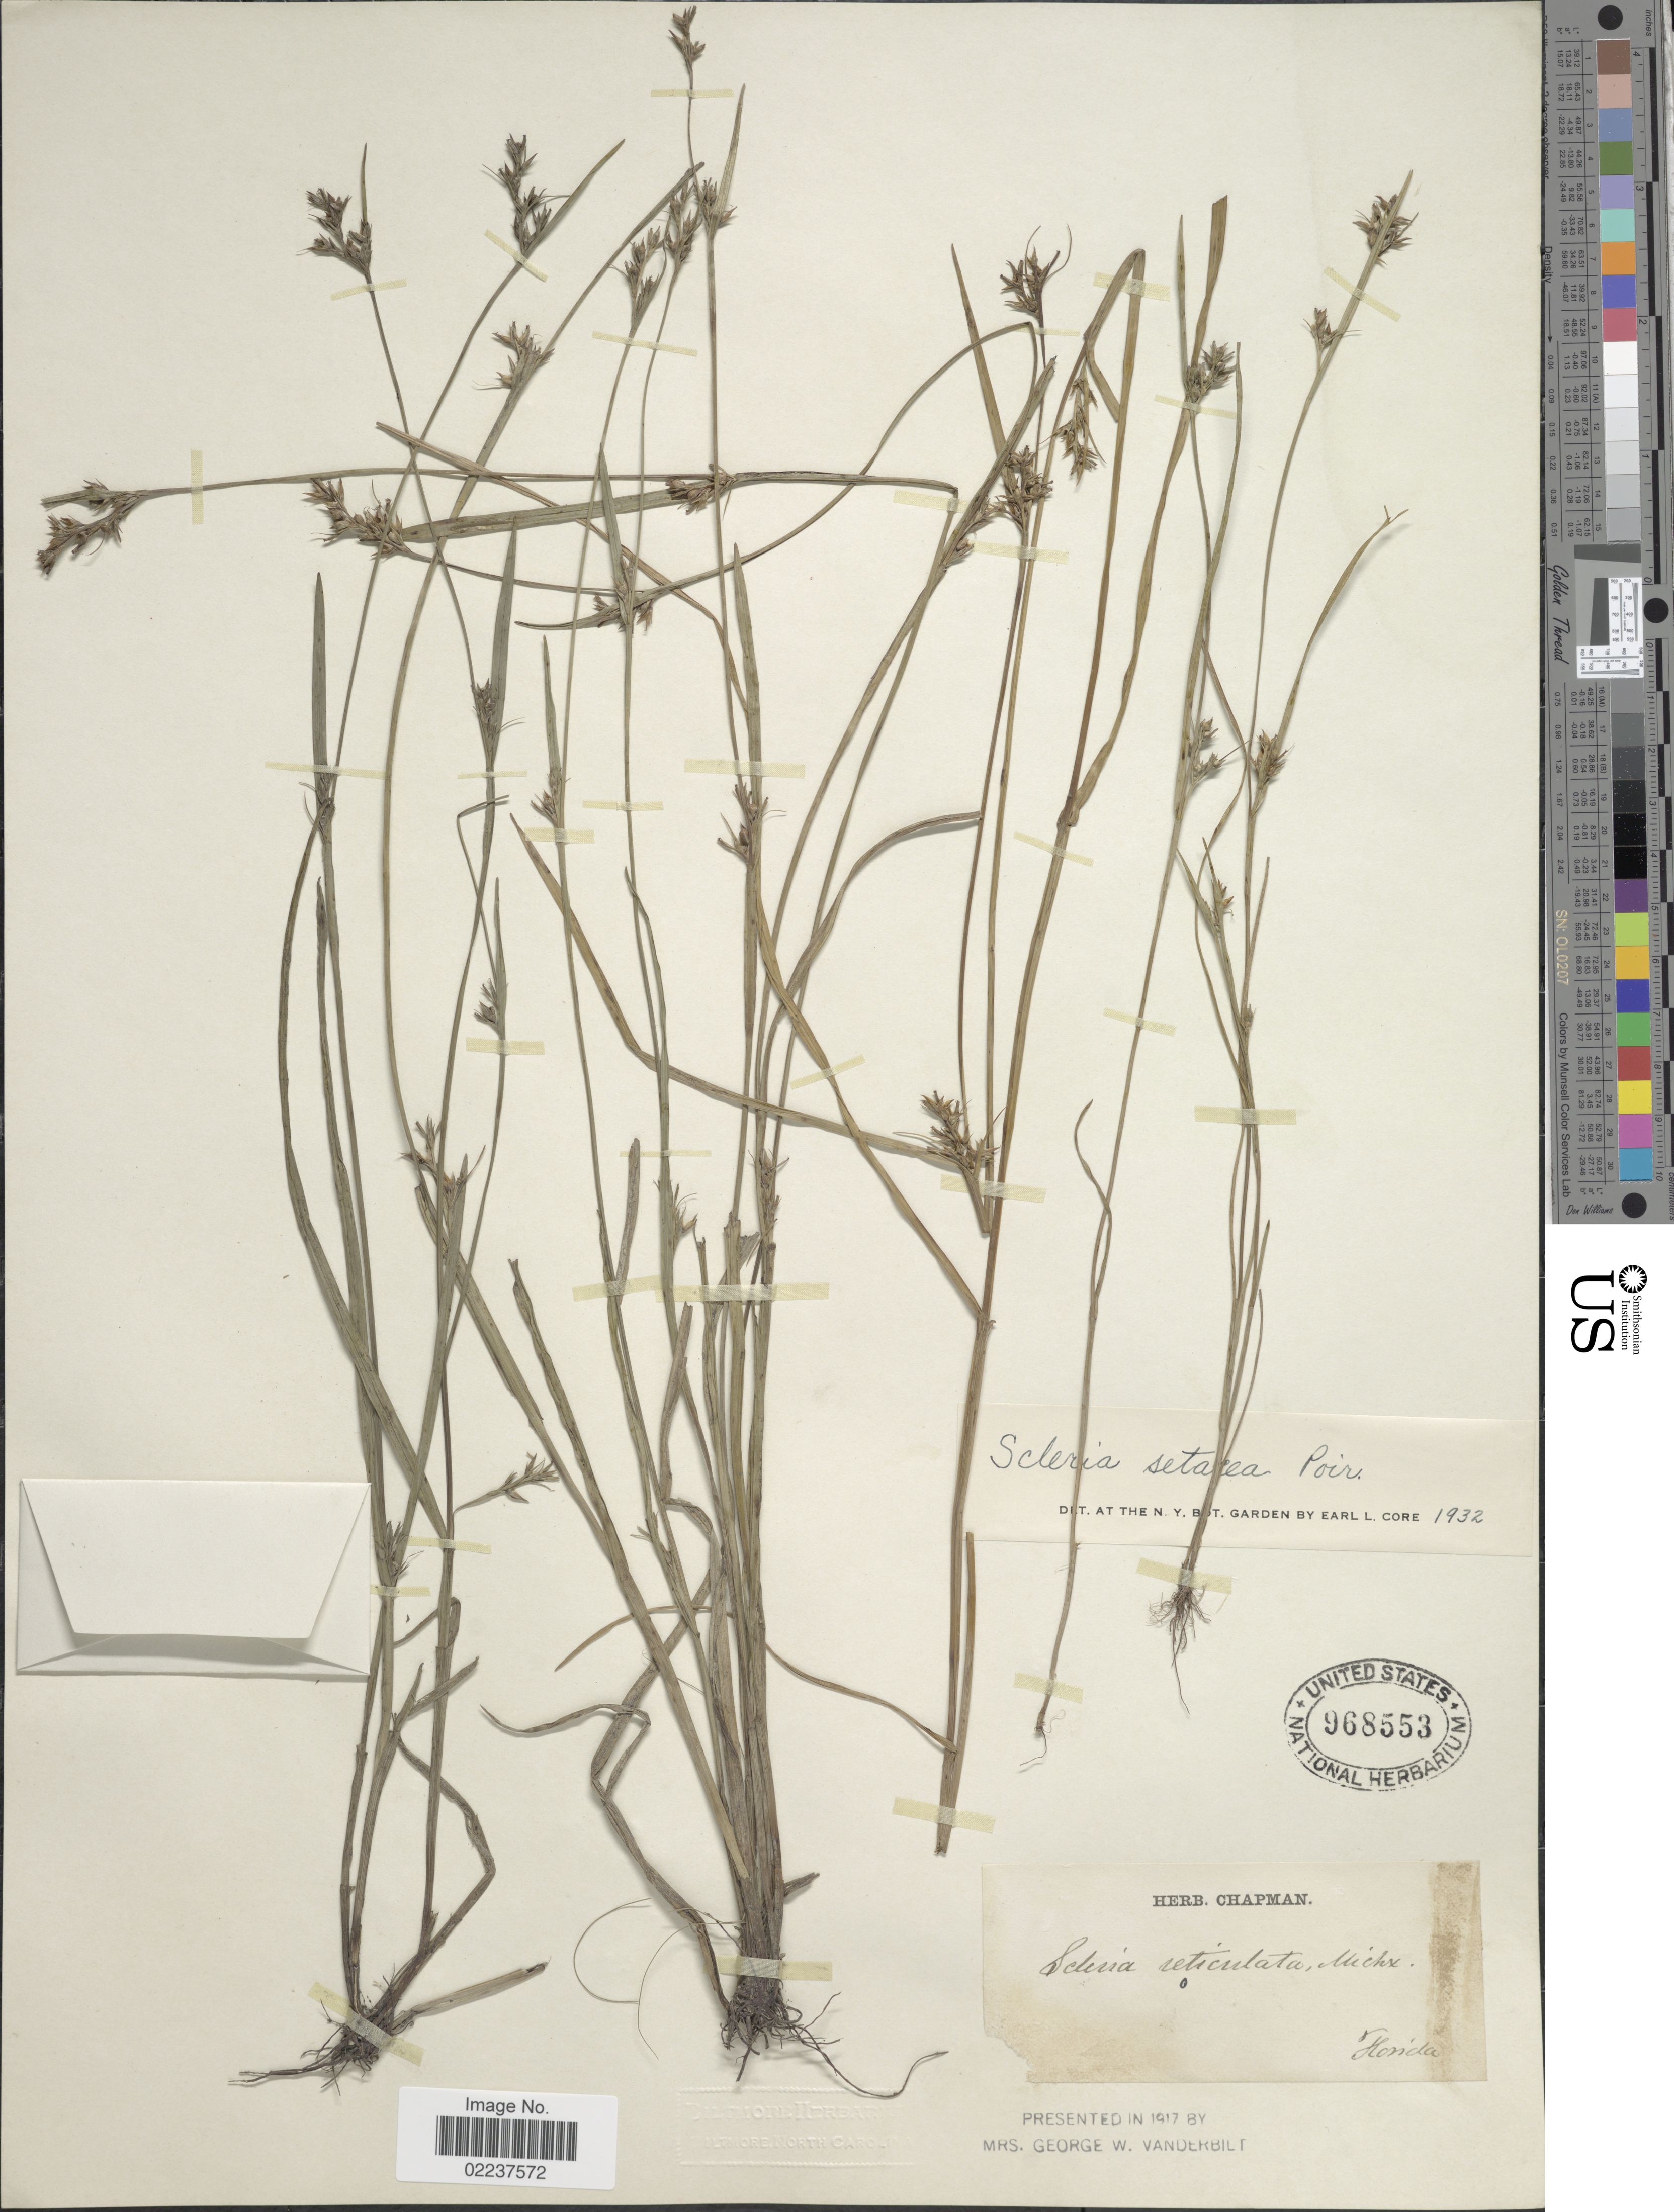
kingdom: Plantae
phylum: Tracheophyta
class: Liliopsida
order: Poales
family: Cyperaceae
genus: Scleria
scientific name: Scleria muehlenbergii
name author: Steud.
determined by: Strong, Mark T., (BOT), Smithsonian Institution - National Museum of Natural History (UNITED STATES)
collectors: ex herb. Chapman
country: United States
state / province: Florida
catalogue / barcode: US 968553